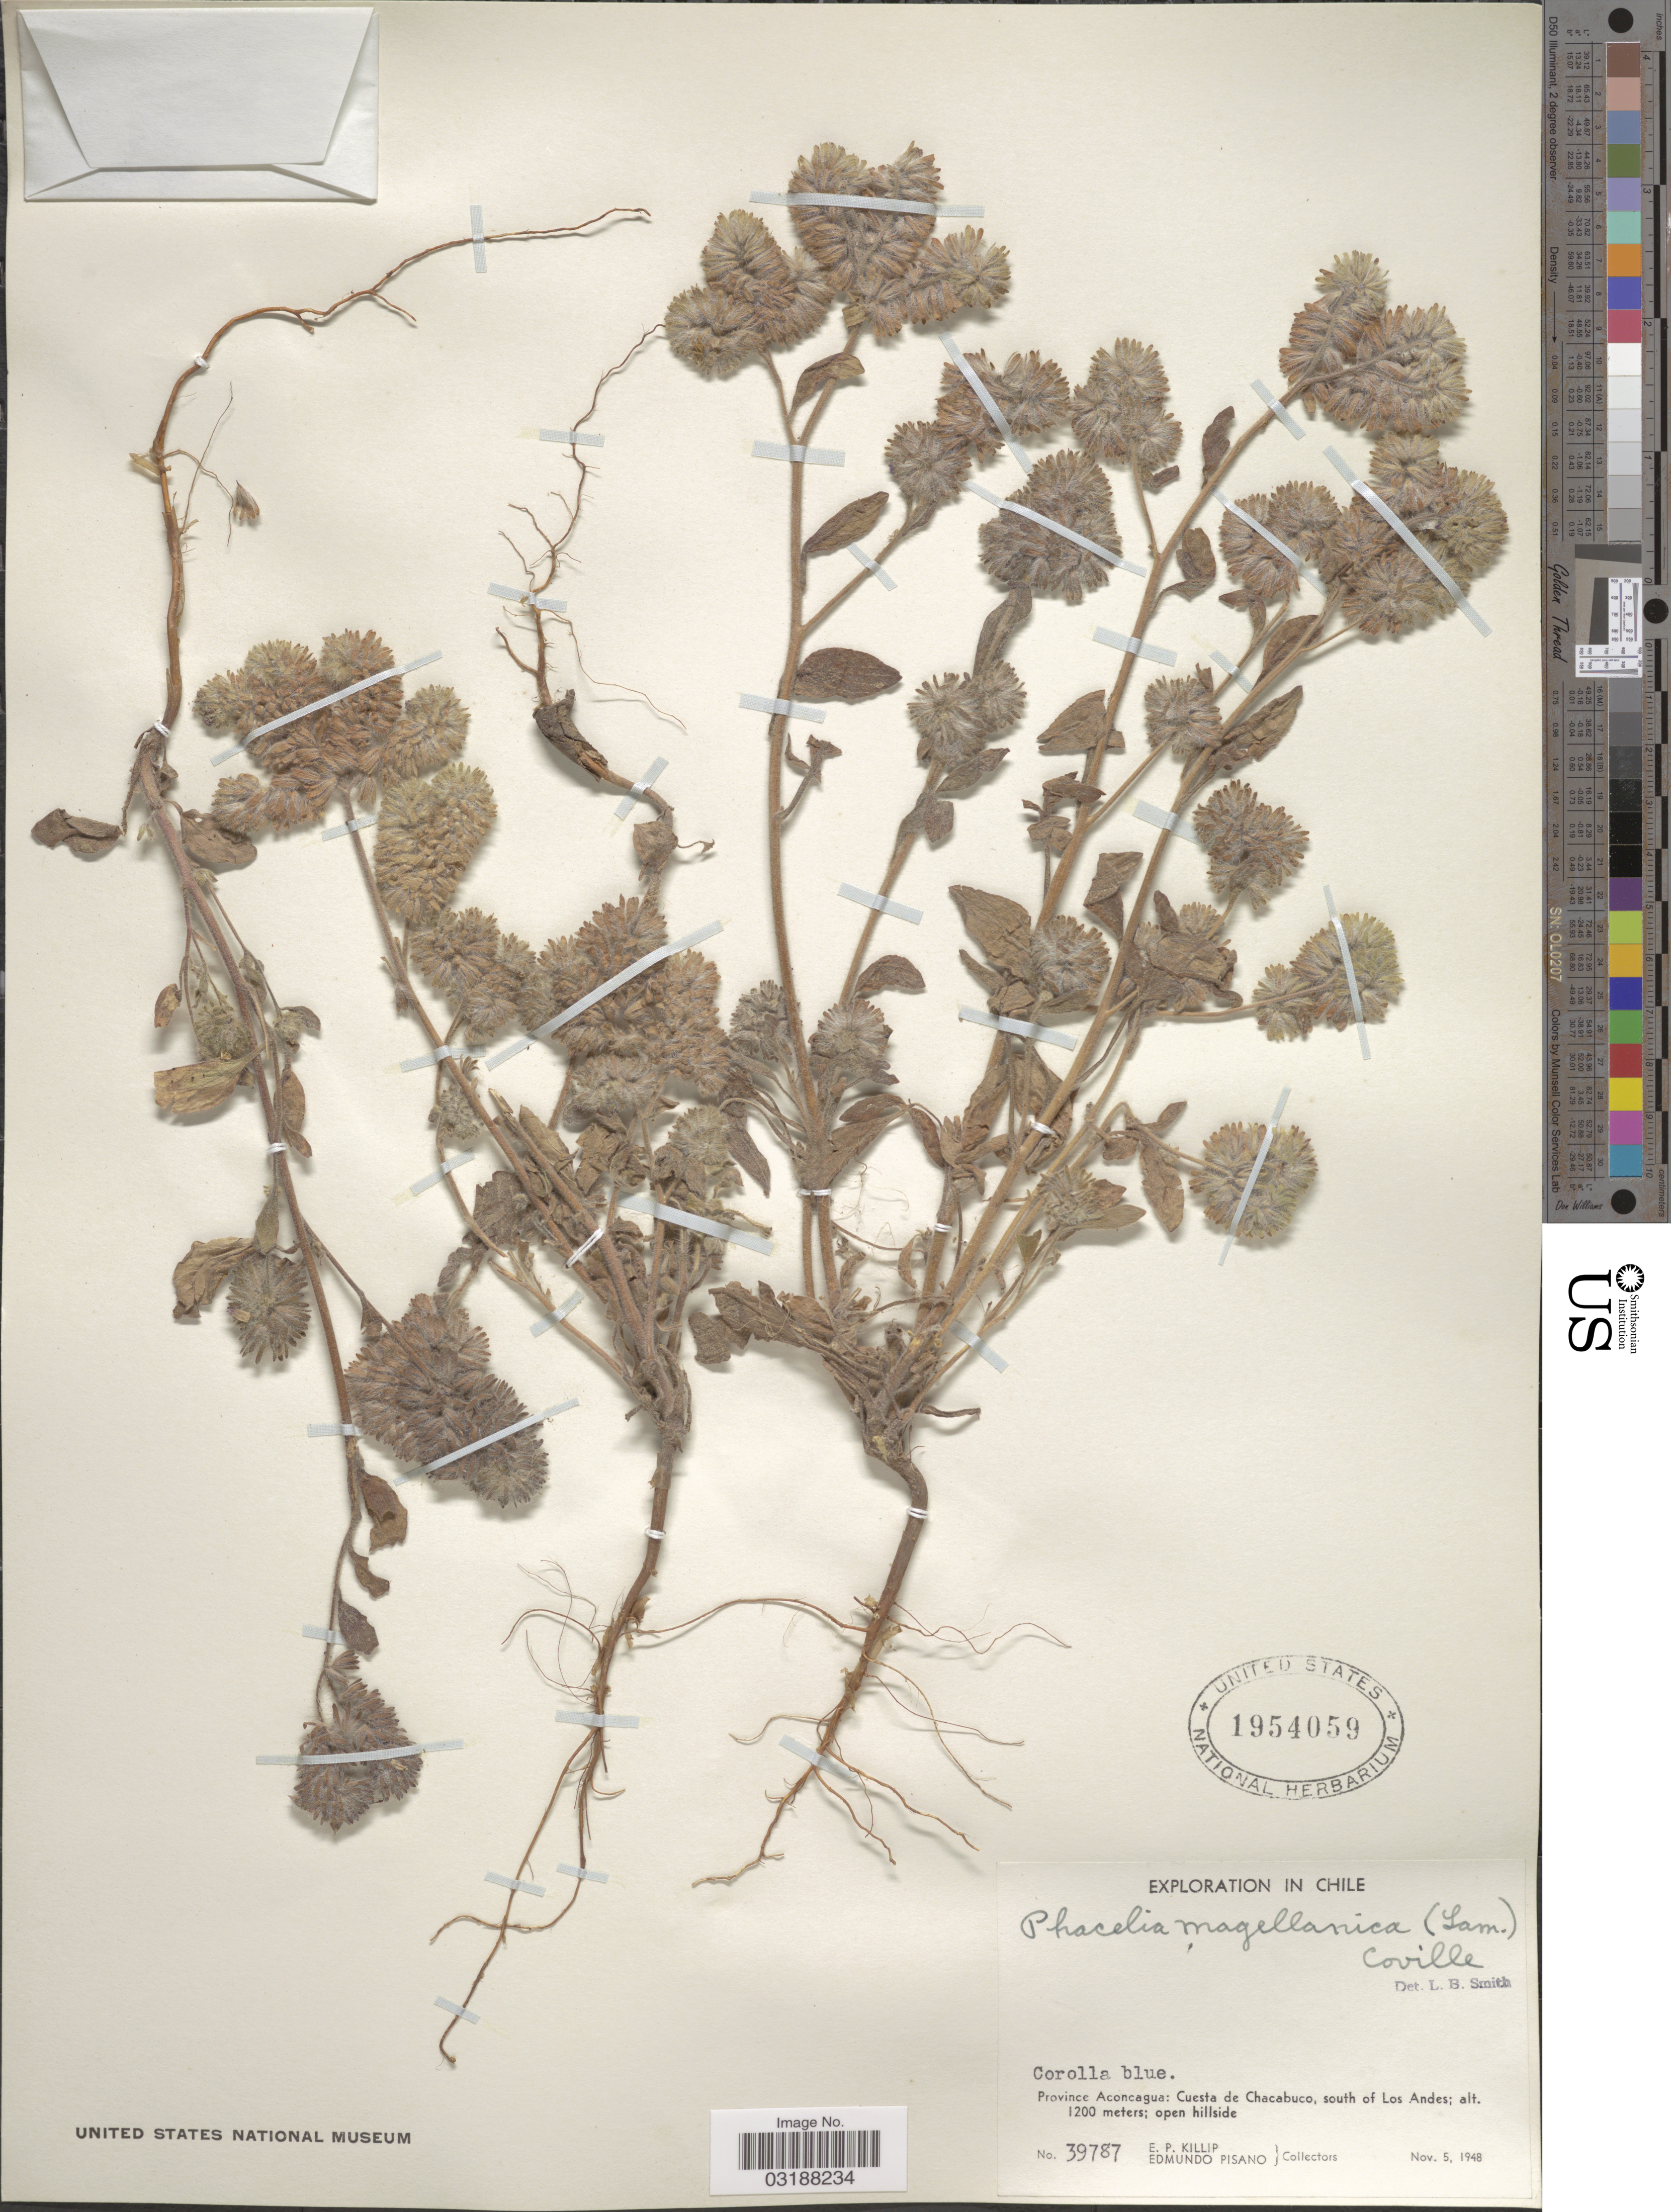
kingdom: Plantae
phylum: Tracheophyta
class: Magnoliopsida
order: Boraginales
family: Hydrophyllaceae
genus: Phacelia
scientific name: Phacelia magellanica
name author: (Lam.) Coville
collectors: E. P. Killip & E. Pisano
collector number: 39787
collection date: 1948-11-05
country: Chile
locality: Province Aconcagua: Cuesta de Chacabuco, south of Los Andes.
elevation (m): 1200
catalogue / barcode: US 1954059